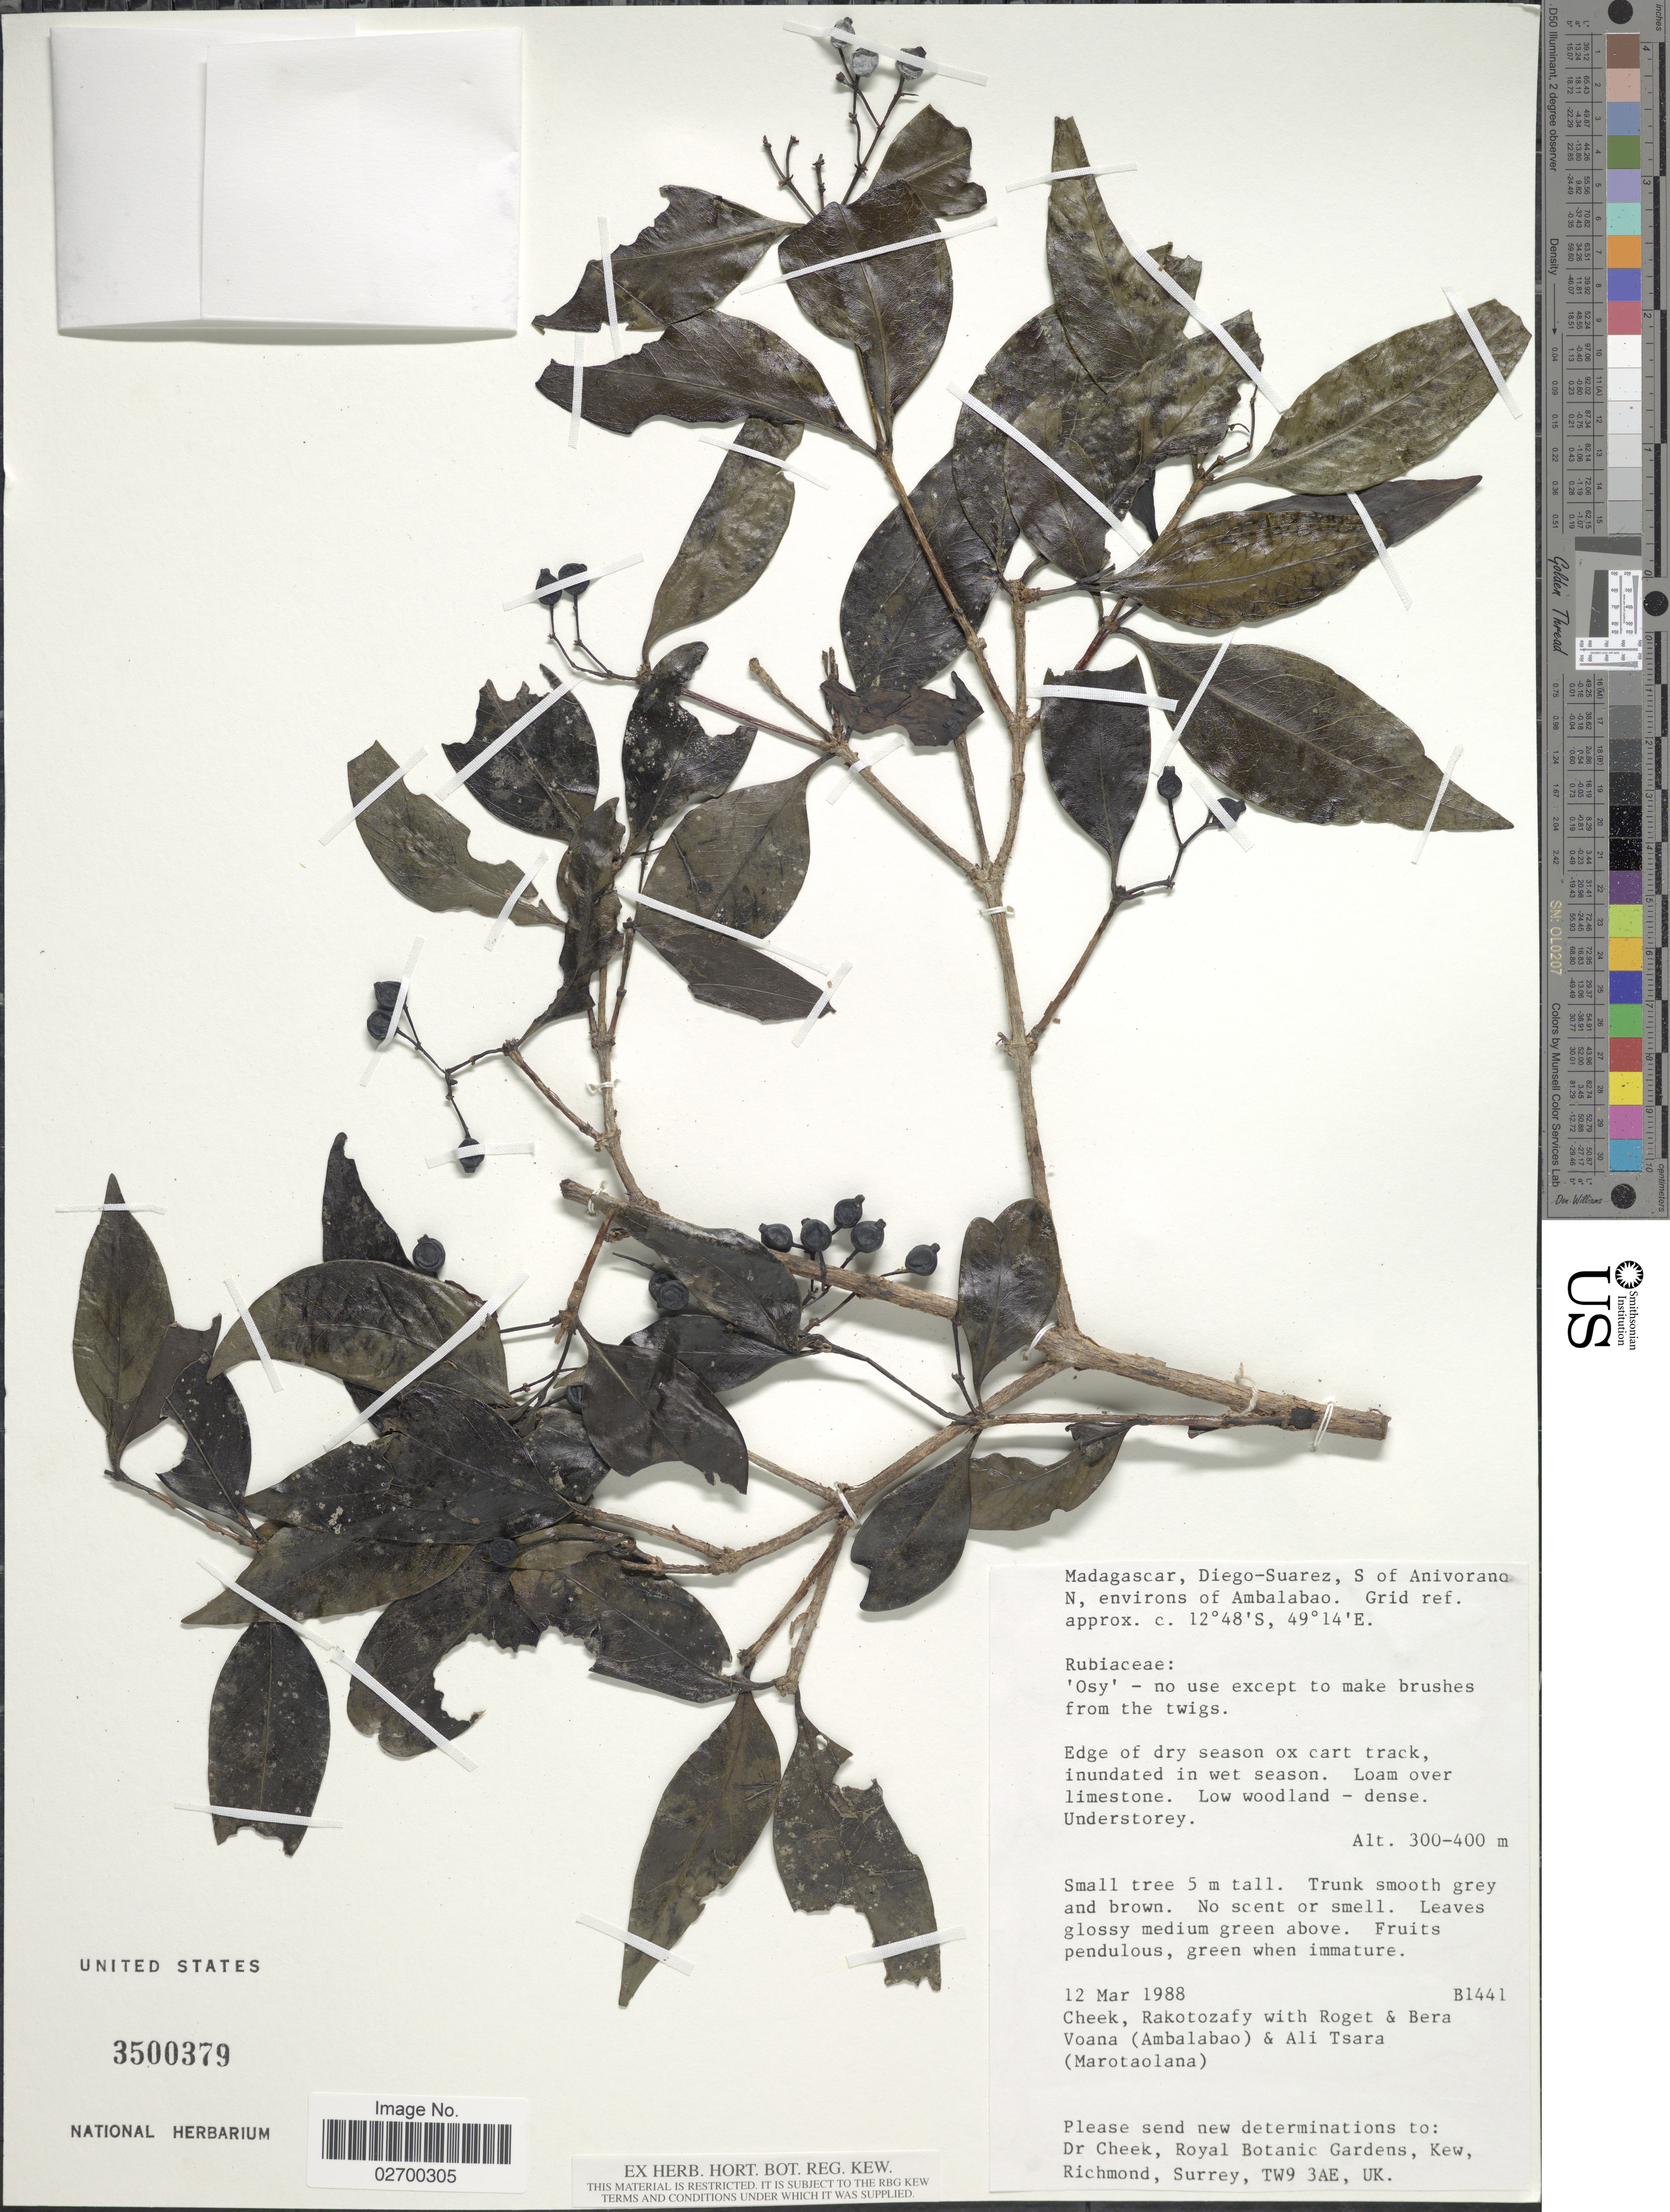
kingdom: Plantae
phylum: Tracheophyta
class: Magnoliopsida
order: Gentianales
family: Rubiaceae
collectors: -. Cheek, Rakotozafy, -. Roget, -. Bera Voana & -. Ali Tsara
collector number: B1441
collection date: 1988-03-12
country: Madagascar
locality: Diego-Suarez, S of Anivorano N, environs of Ambalabao.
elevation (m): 300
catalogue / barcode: US 3500379